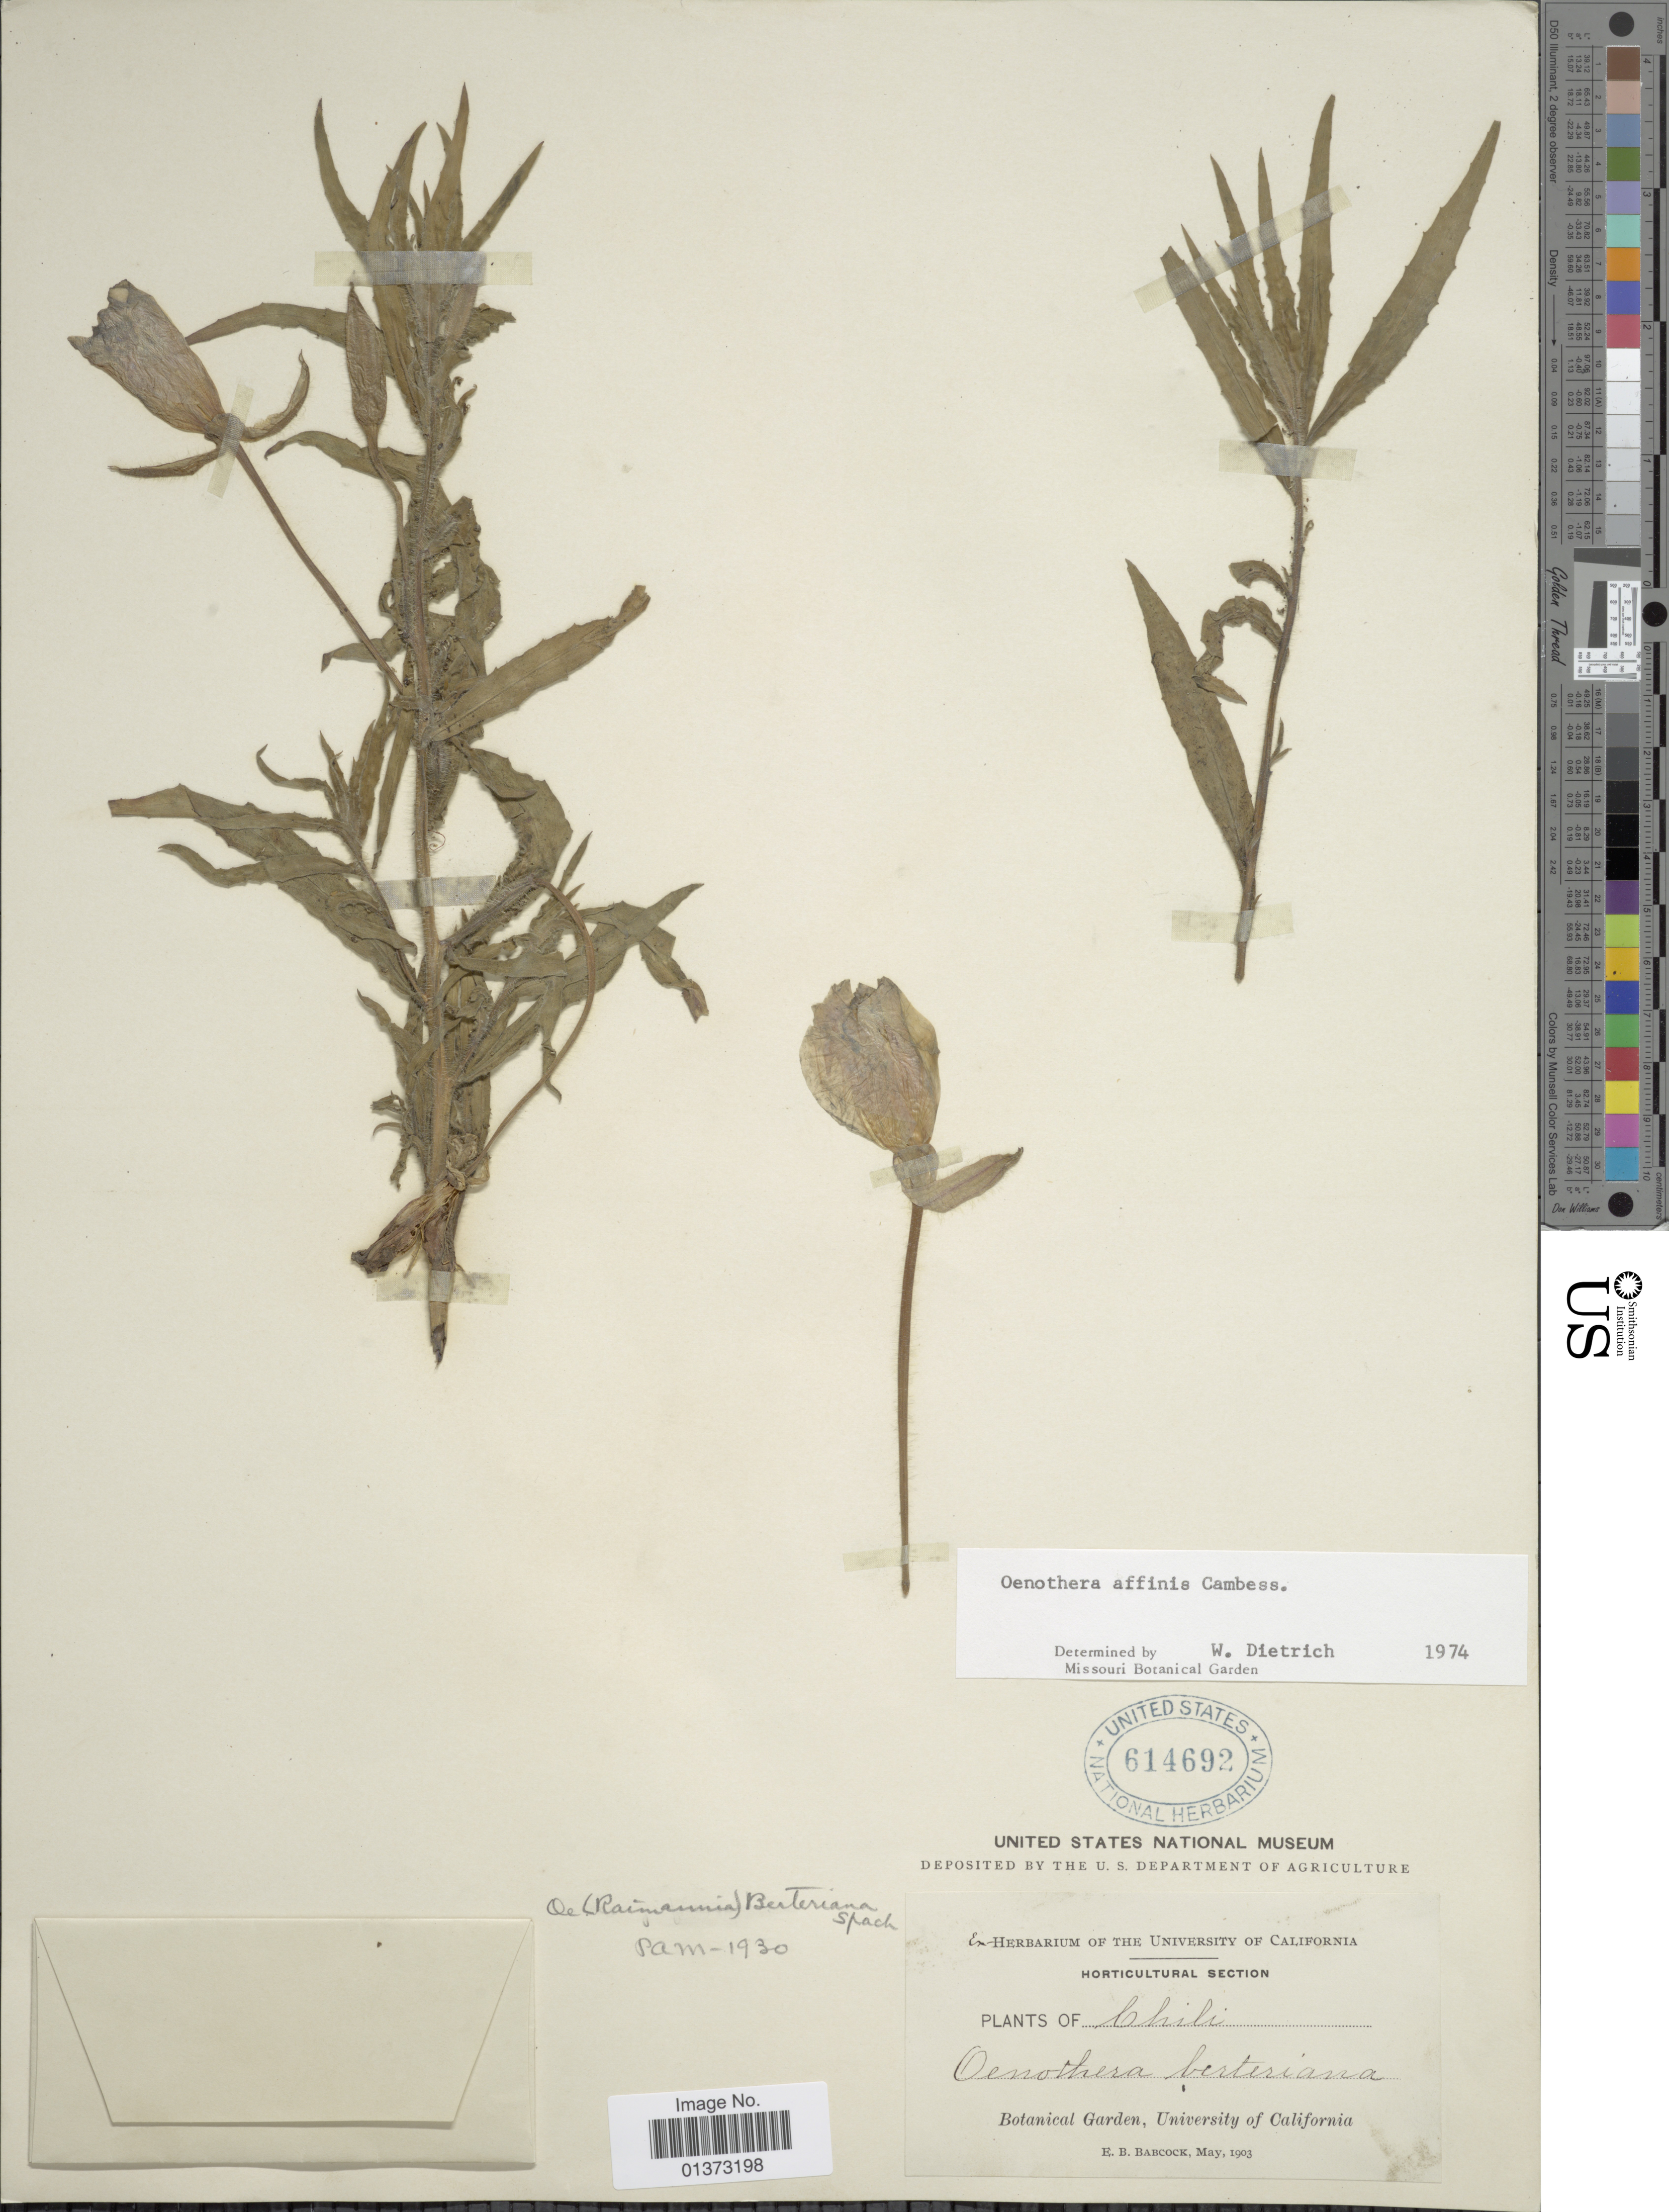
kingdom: Plantae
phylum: Tracheophyta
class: Magnoliopsida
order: Myrtales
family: Onagraceae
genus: Oenothera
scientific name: Oenothera affinis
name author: Cambess.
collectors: E. B. Babcock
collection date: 1903-05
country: Chile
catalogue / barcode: US 614692